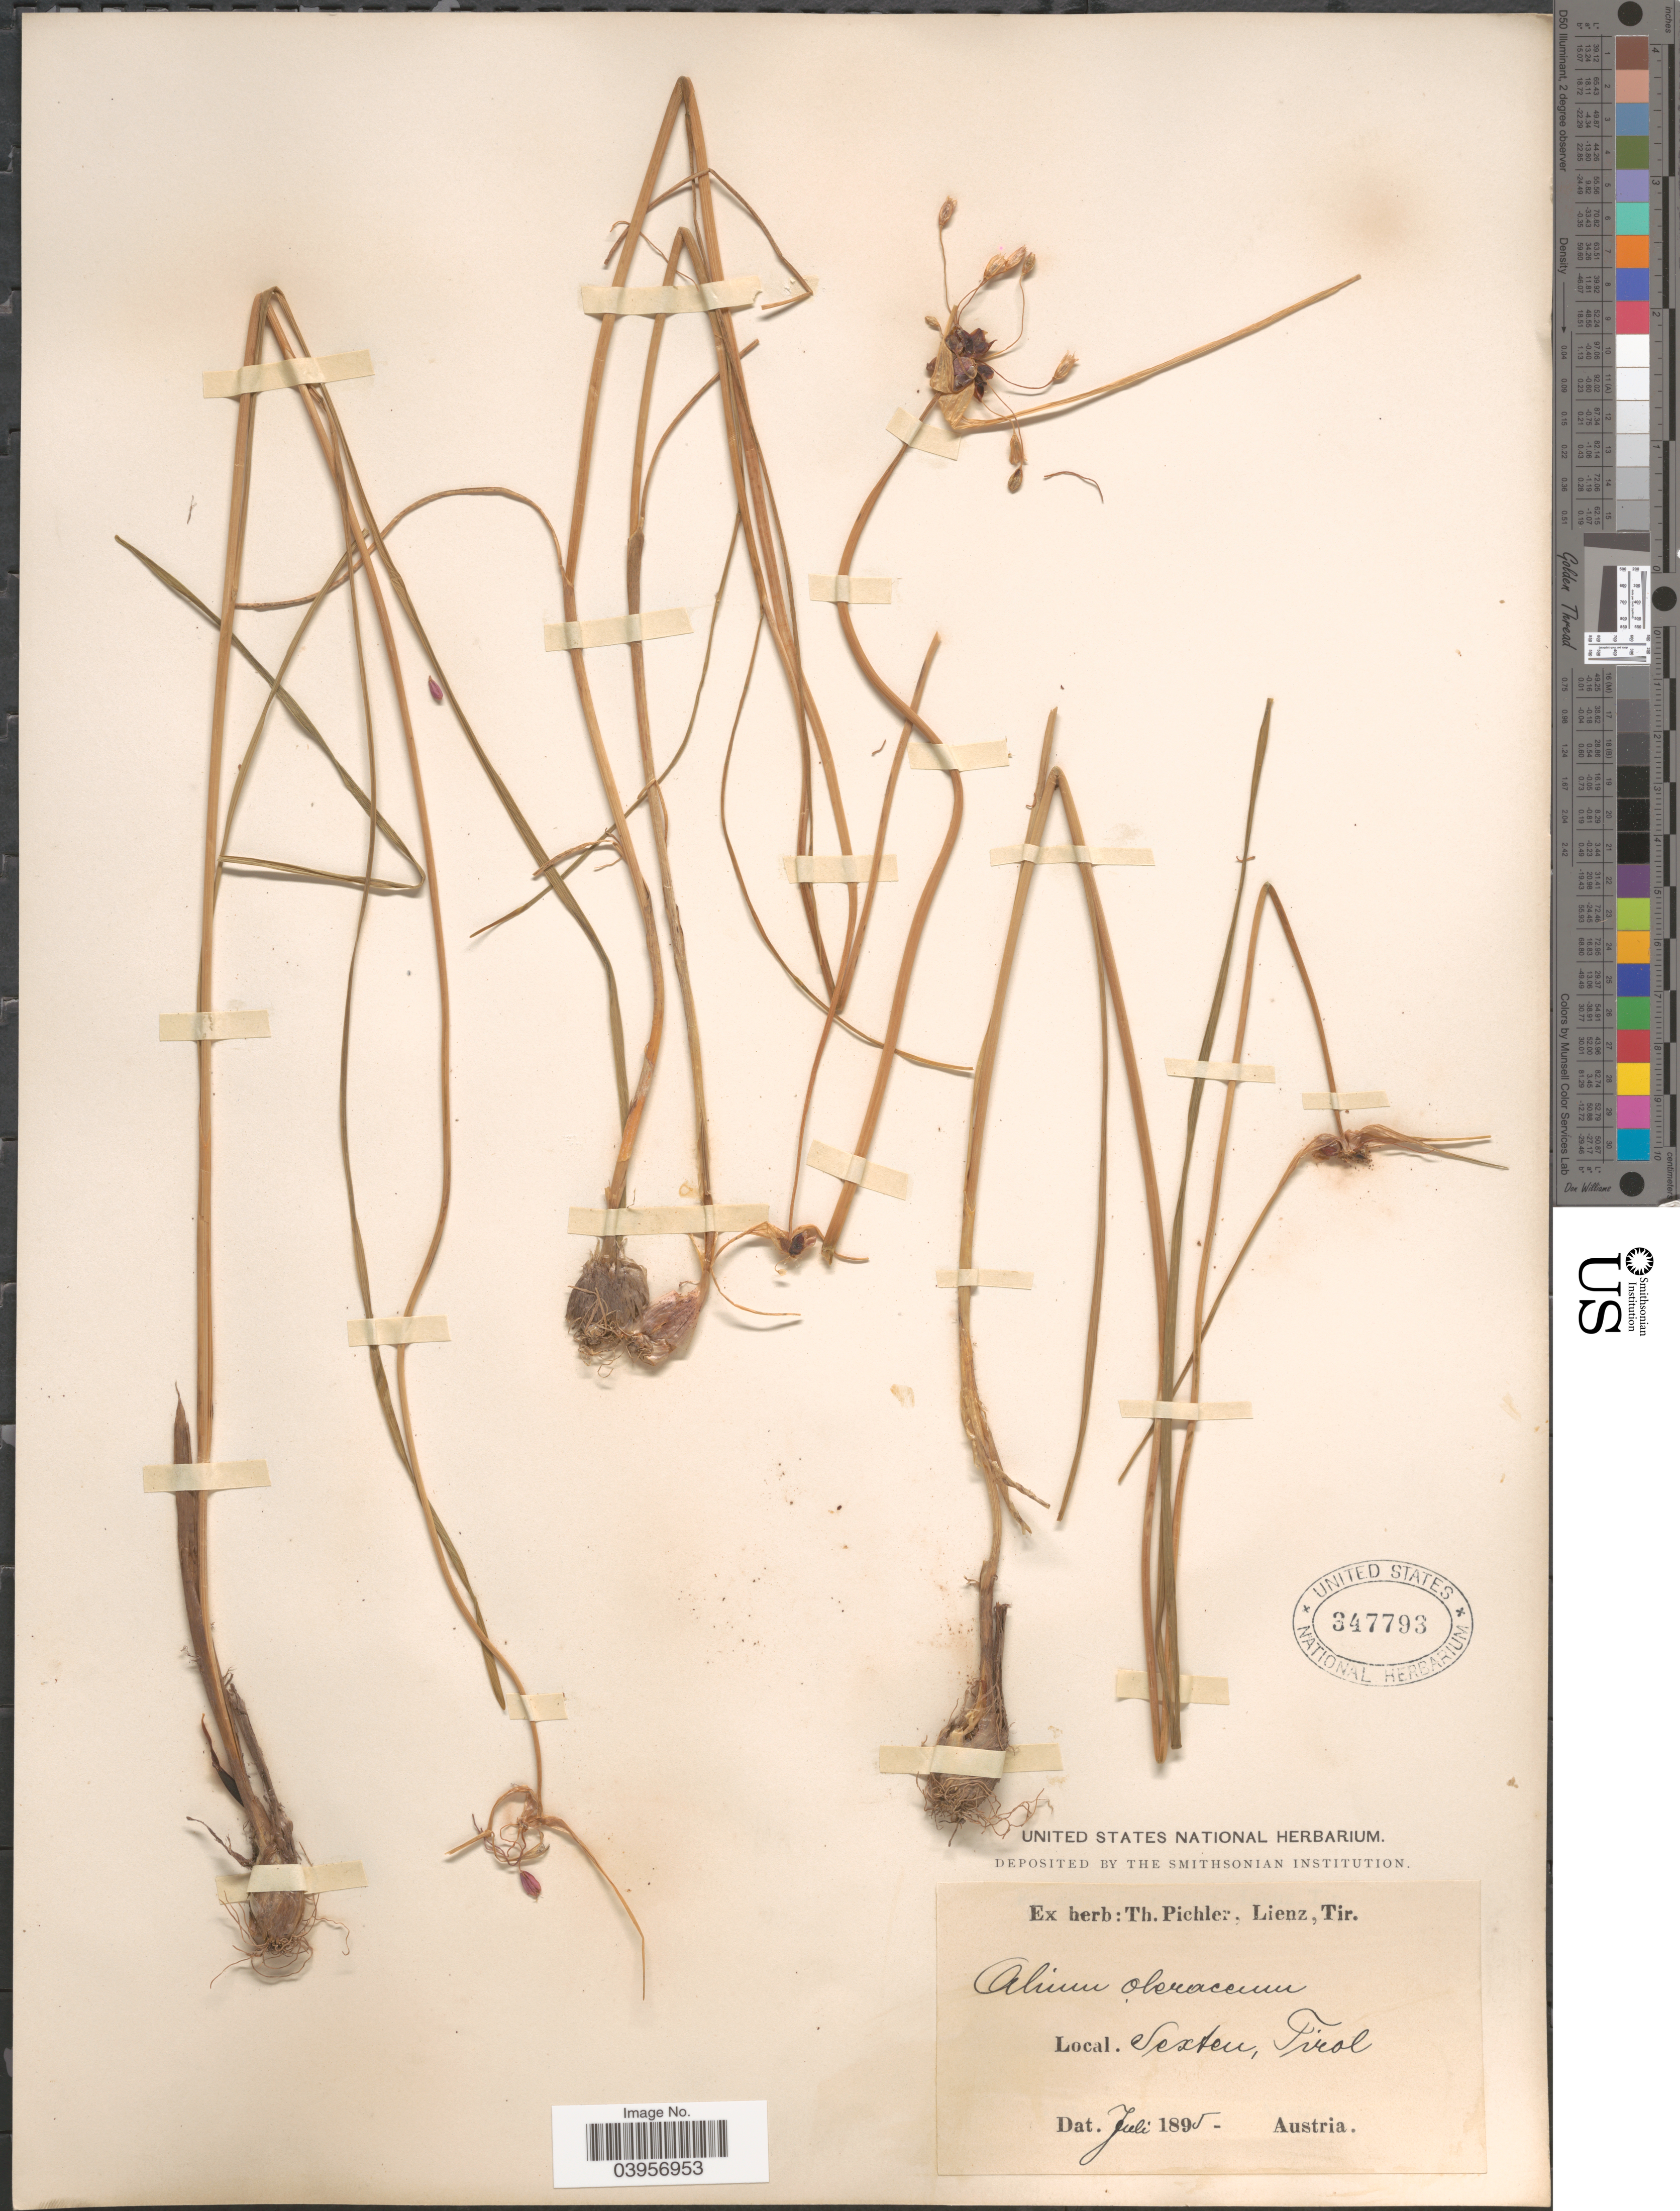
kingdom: Plantae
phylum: Tracheophyta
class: Liliopsida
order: Asparagales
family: Amaryllidaceae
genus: Allium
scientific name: Allium oleraceum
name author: L.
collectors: ex herb. T. Pichler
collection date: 1895-07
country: Austria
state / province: Tirol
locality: Sexten.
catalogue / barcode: US 347793